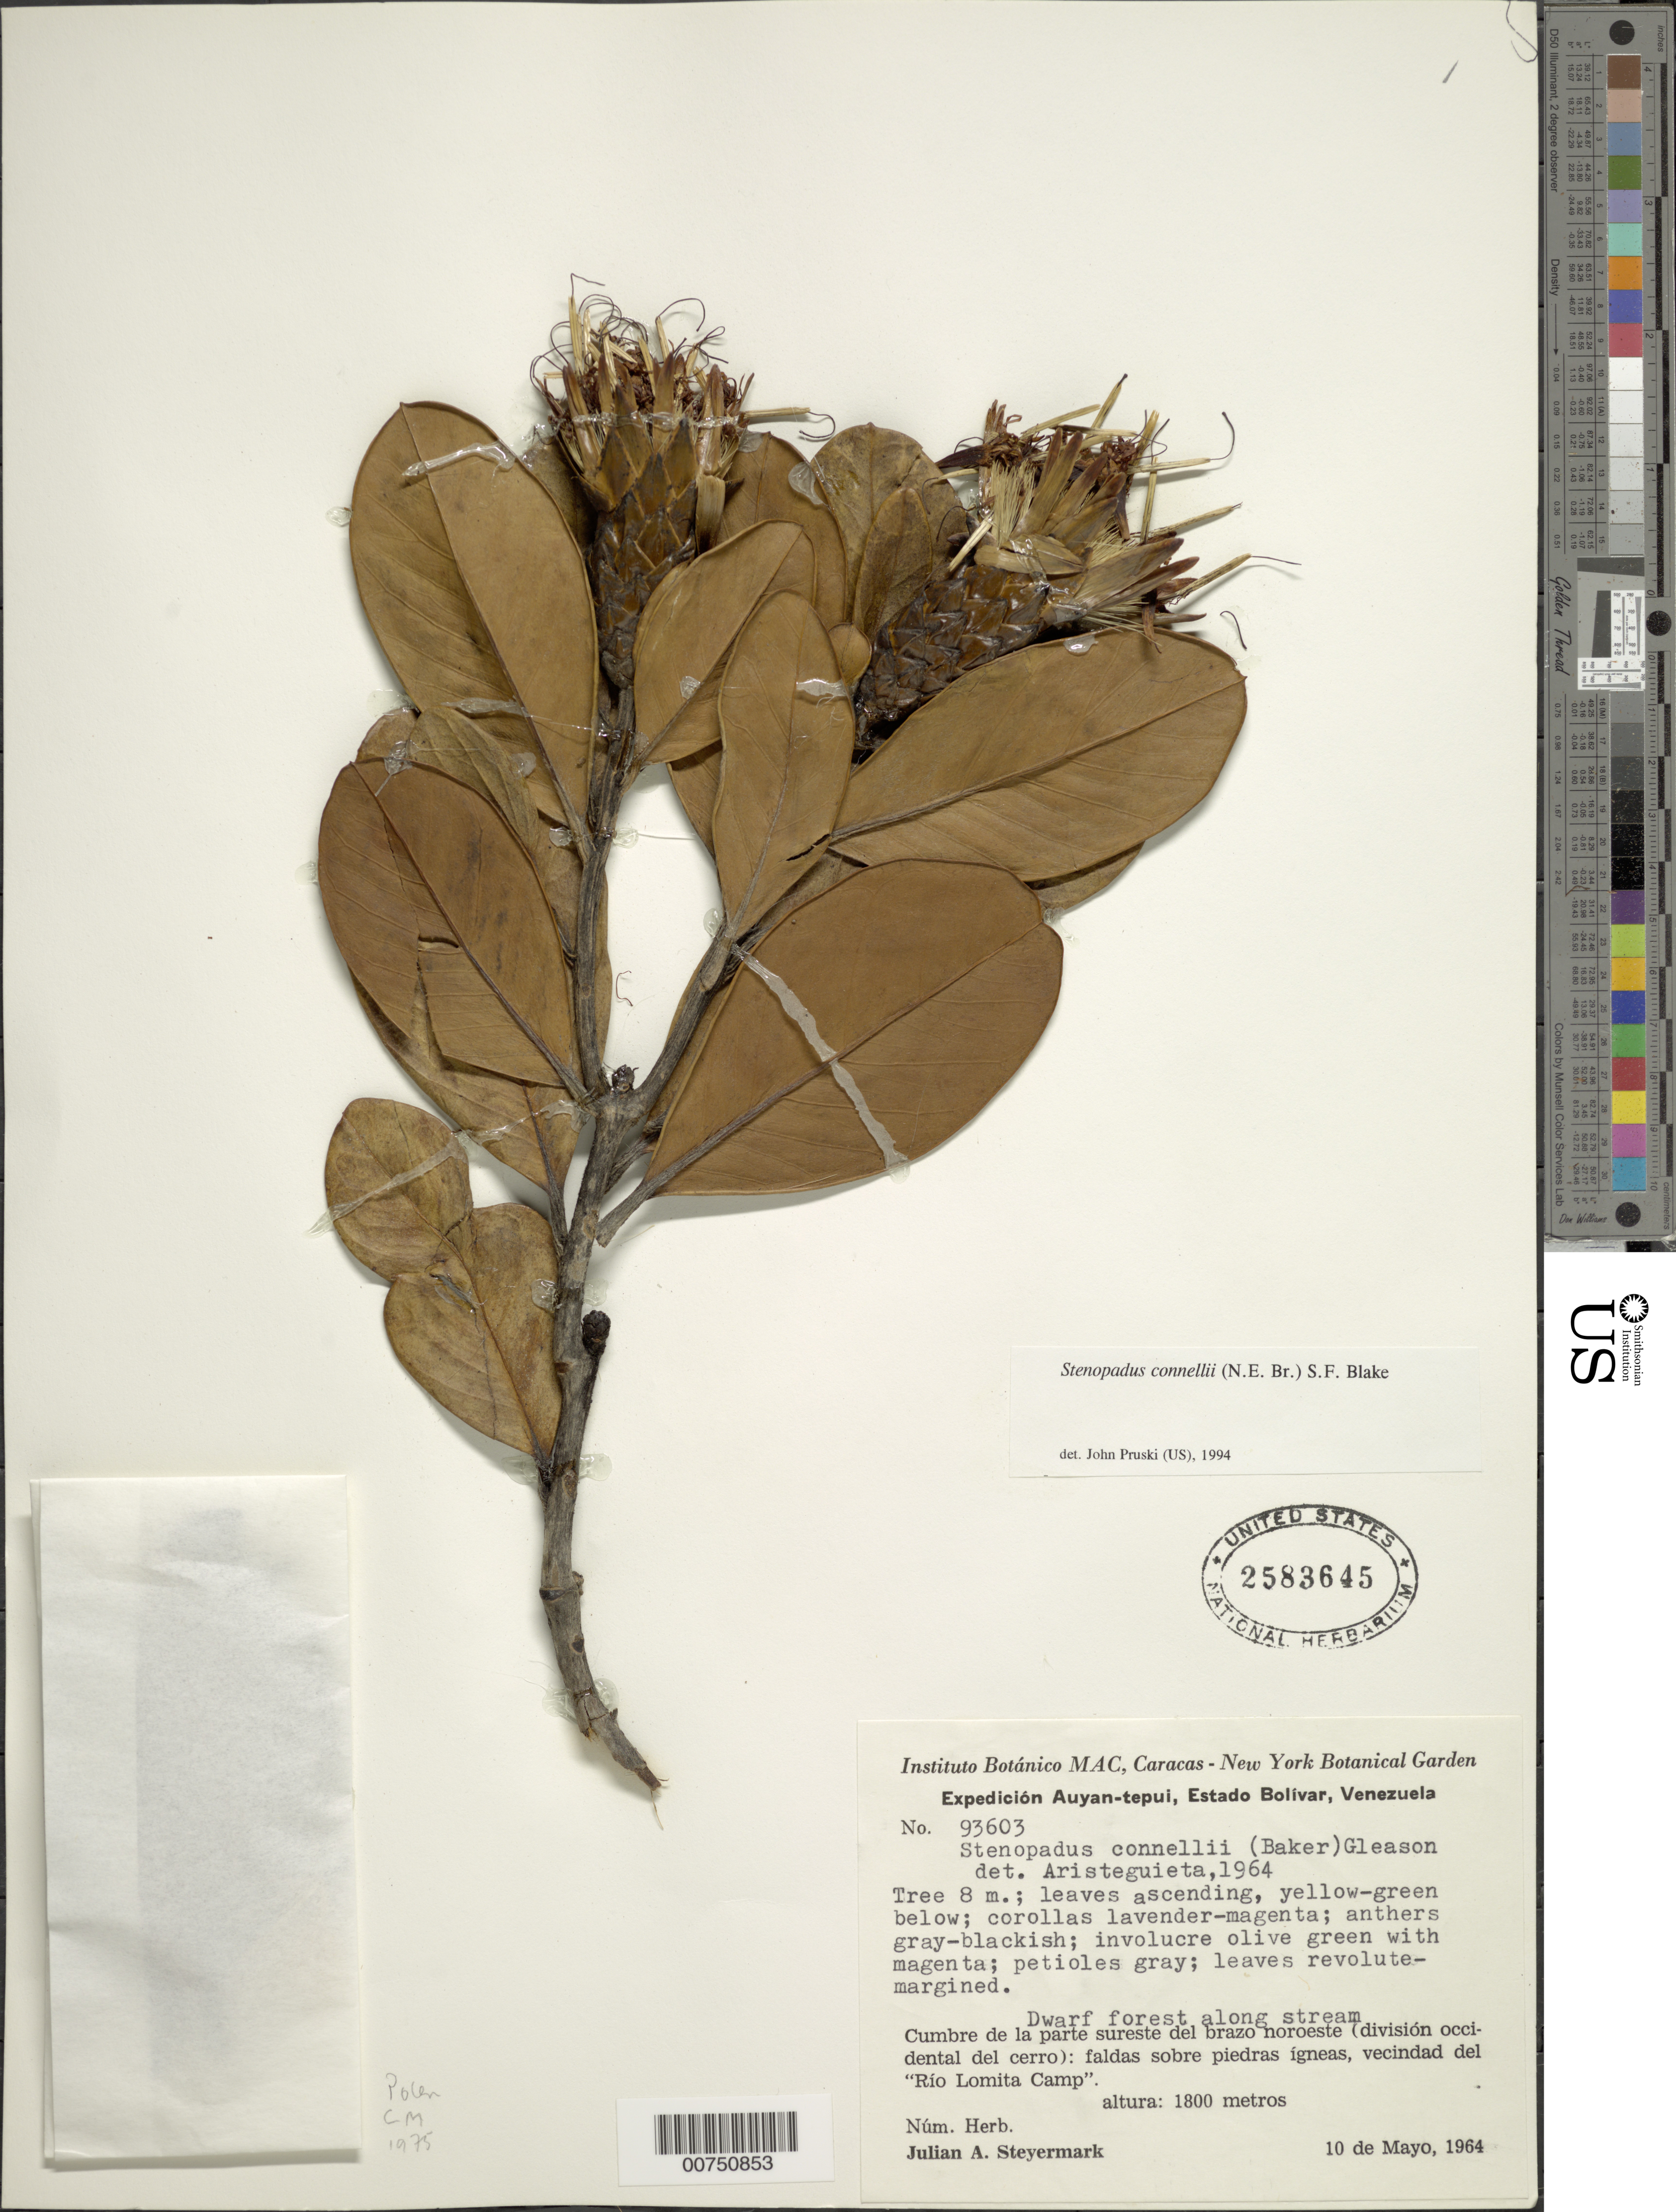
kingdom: Plantae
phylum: Tracheophyta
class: Magnoliopsida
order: Asterales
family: Asteraceae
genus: Stenopadus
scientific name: Stenopadus connellii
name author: (N.E. Br.) S.F. Blake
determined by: Pruski, J. F.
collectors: J. Steyermark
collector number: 93603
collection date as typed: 10-May-64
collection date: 1964-05-10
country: Venezuela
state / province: Bolívar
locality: Auyan-tepuí; vic. Río Lomita Camp; cumbre de la parte sureste del brazo noroeste (división occidental del cerro)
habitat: Dwarf forest along stream, faldas sobre piedras igneas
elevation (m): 1800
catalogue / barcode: US 2583645